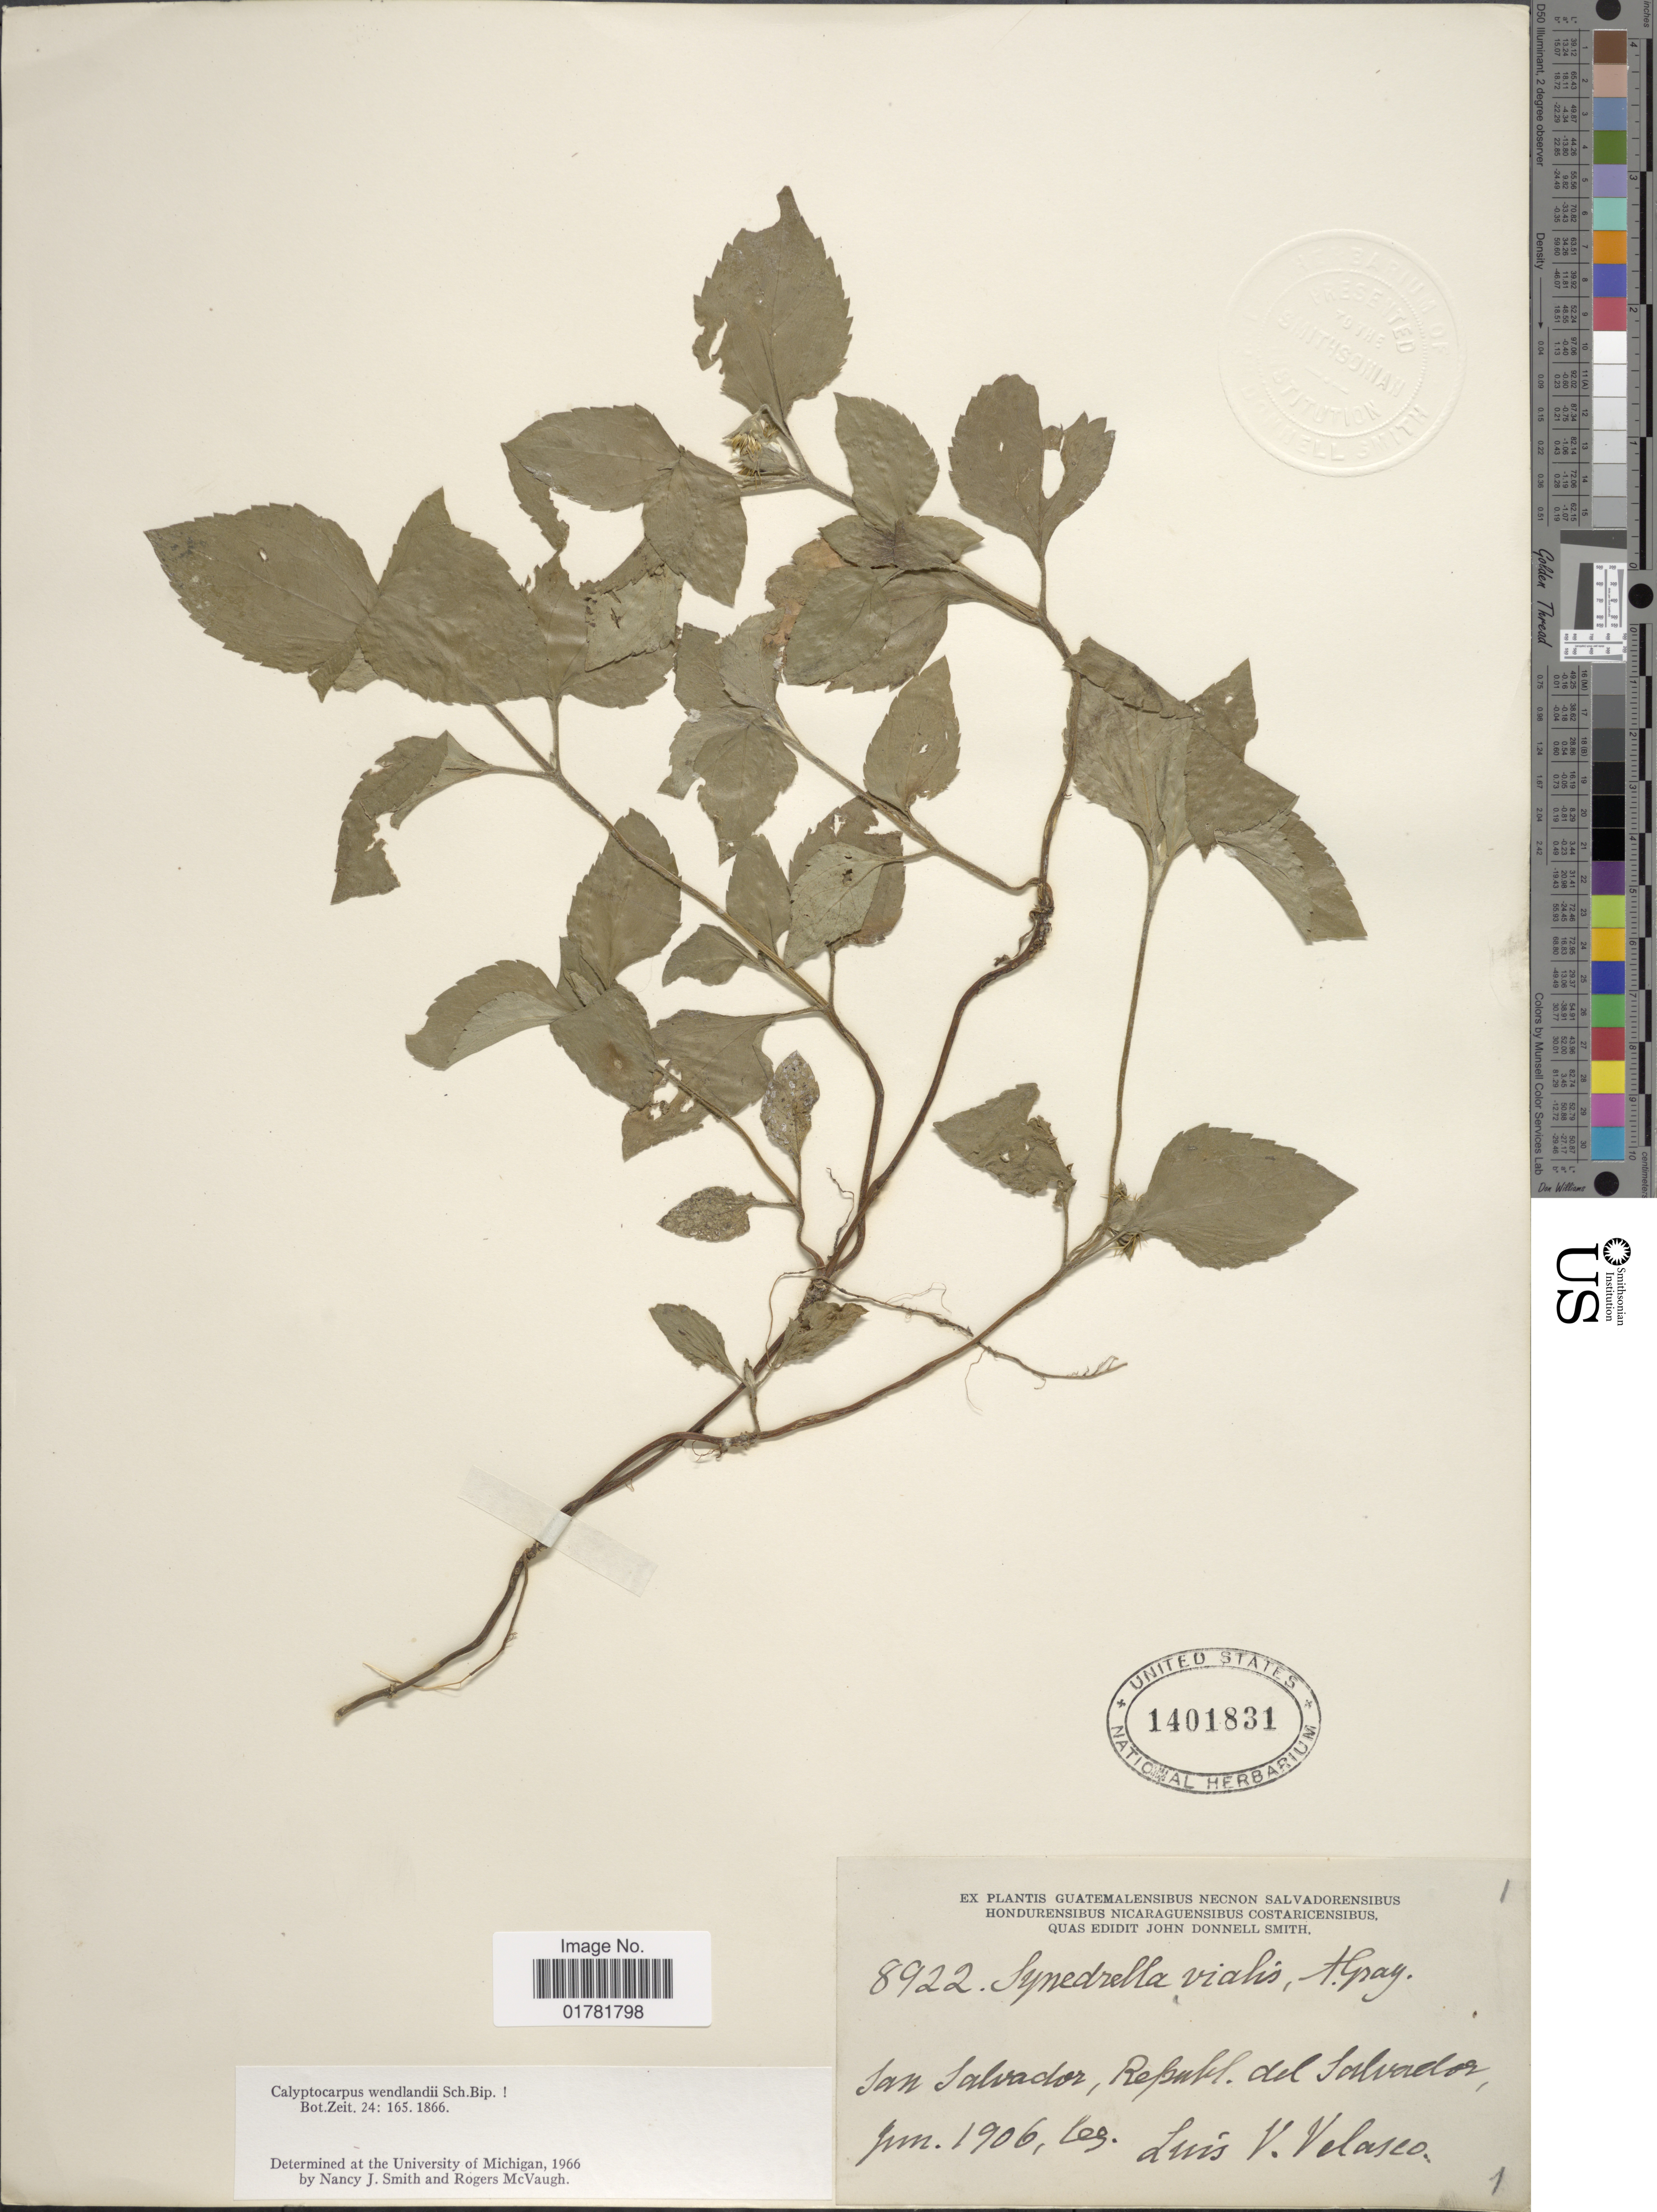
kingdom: Plantae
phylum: Tracheophyta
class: Magnoliopsida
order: Asterales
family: Asteraceae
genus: Calyptocarpus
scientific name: Calyptocarpus wendlandii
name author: Sch. Bip.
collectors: L. Velasco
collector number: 8922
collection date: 1906-06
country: El Salvador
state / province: San Salvador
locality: Guatemalensibus Necnon Salvadorensibus, San Salvador, Republ del Salvador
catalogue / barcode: US 1401831